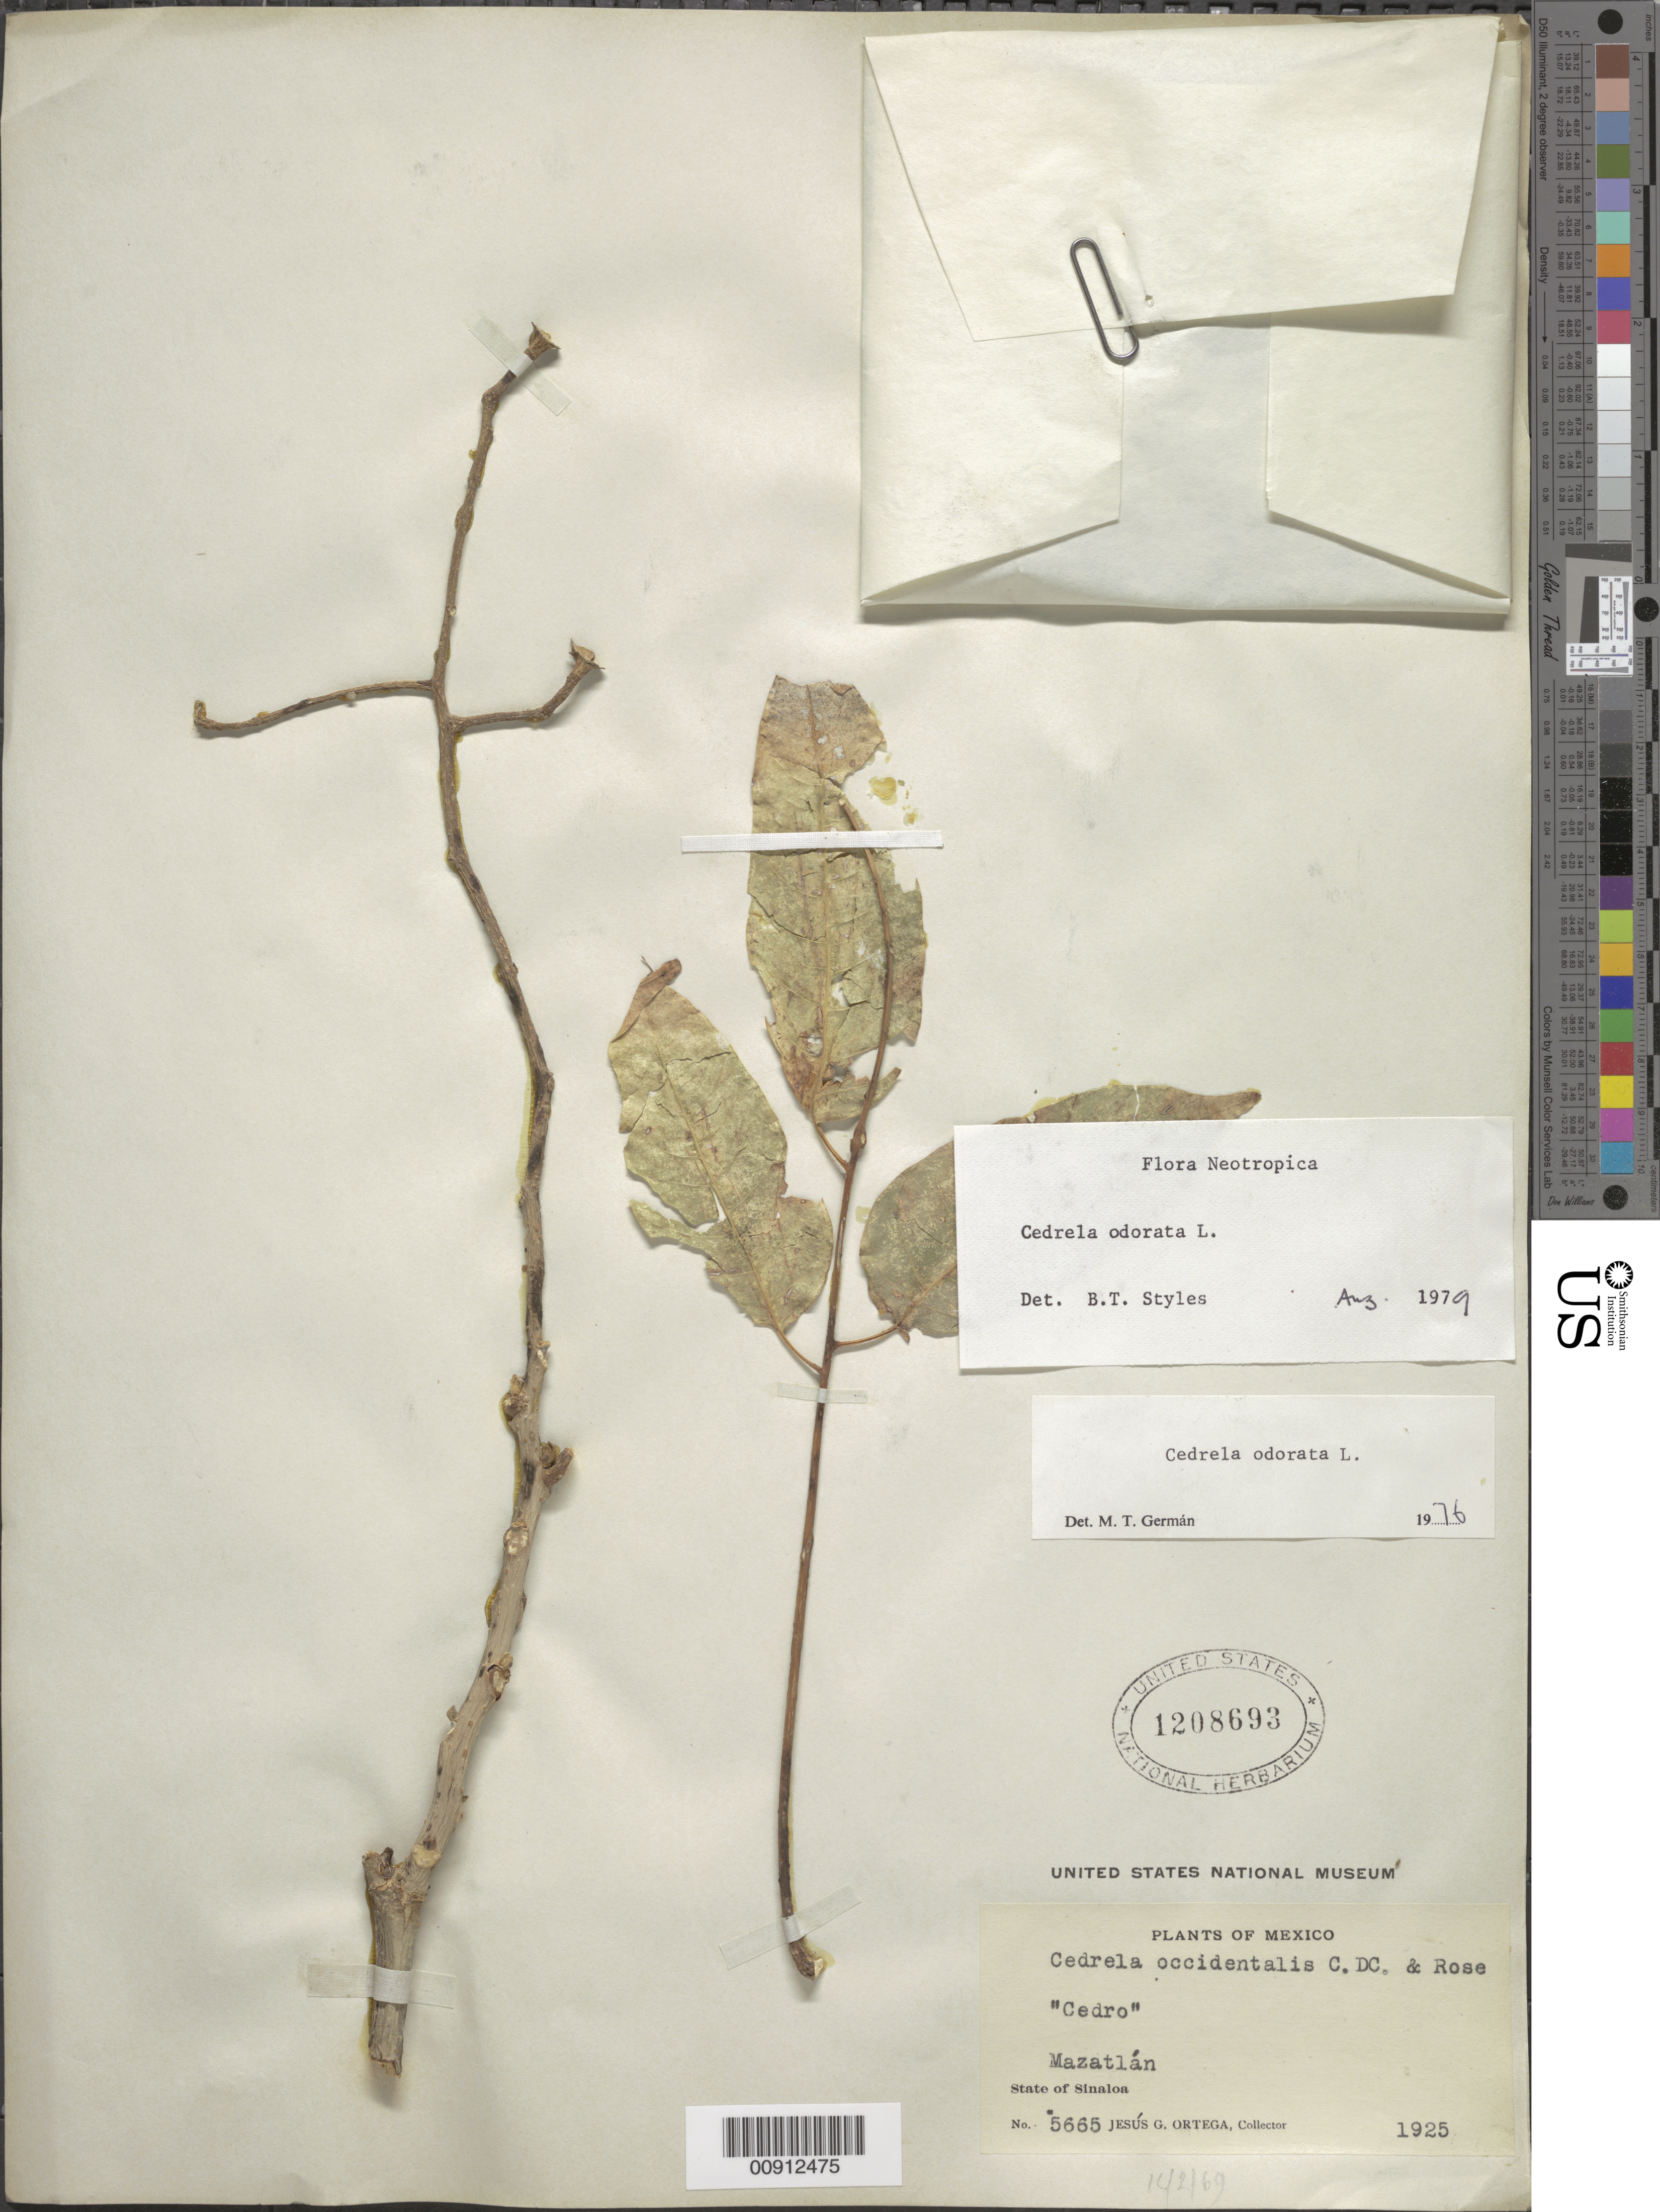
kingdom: Plantae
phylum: Tracheophyta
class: Magnoliopsida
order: Sapindales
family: Meliaceae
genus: Cedrela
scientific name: Cedrela odorata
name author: L.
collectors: J. Ortega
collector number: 5665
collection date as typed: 1925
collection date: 1925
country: Mexico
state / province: Sinaloa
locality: Mazatlán, State of Sinaloa.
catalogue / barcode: US 1208693